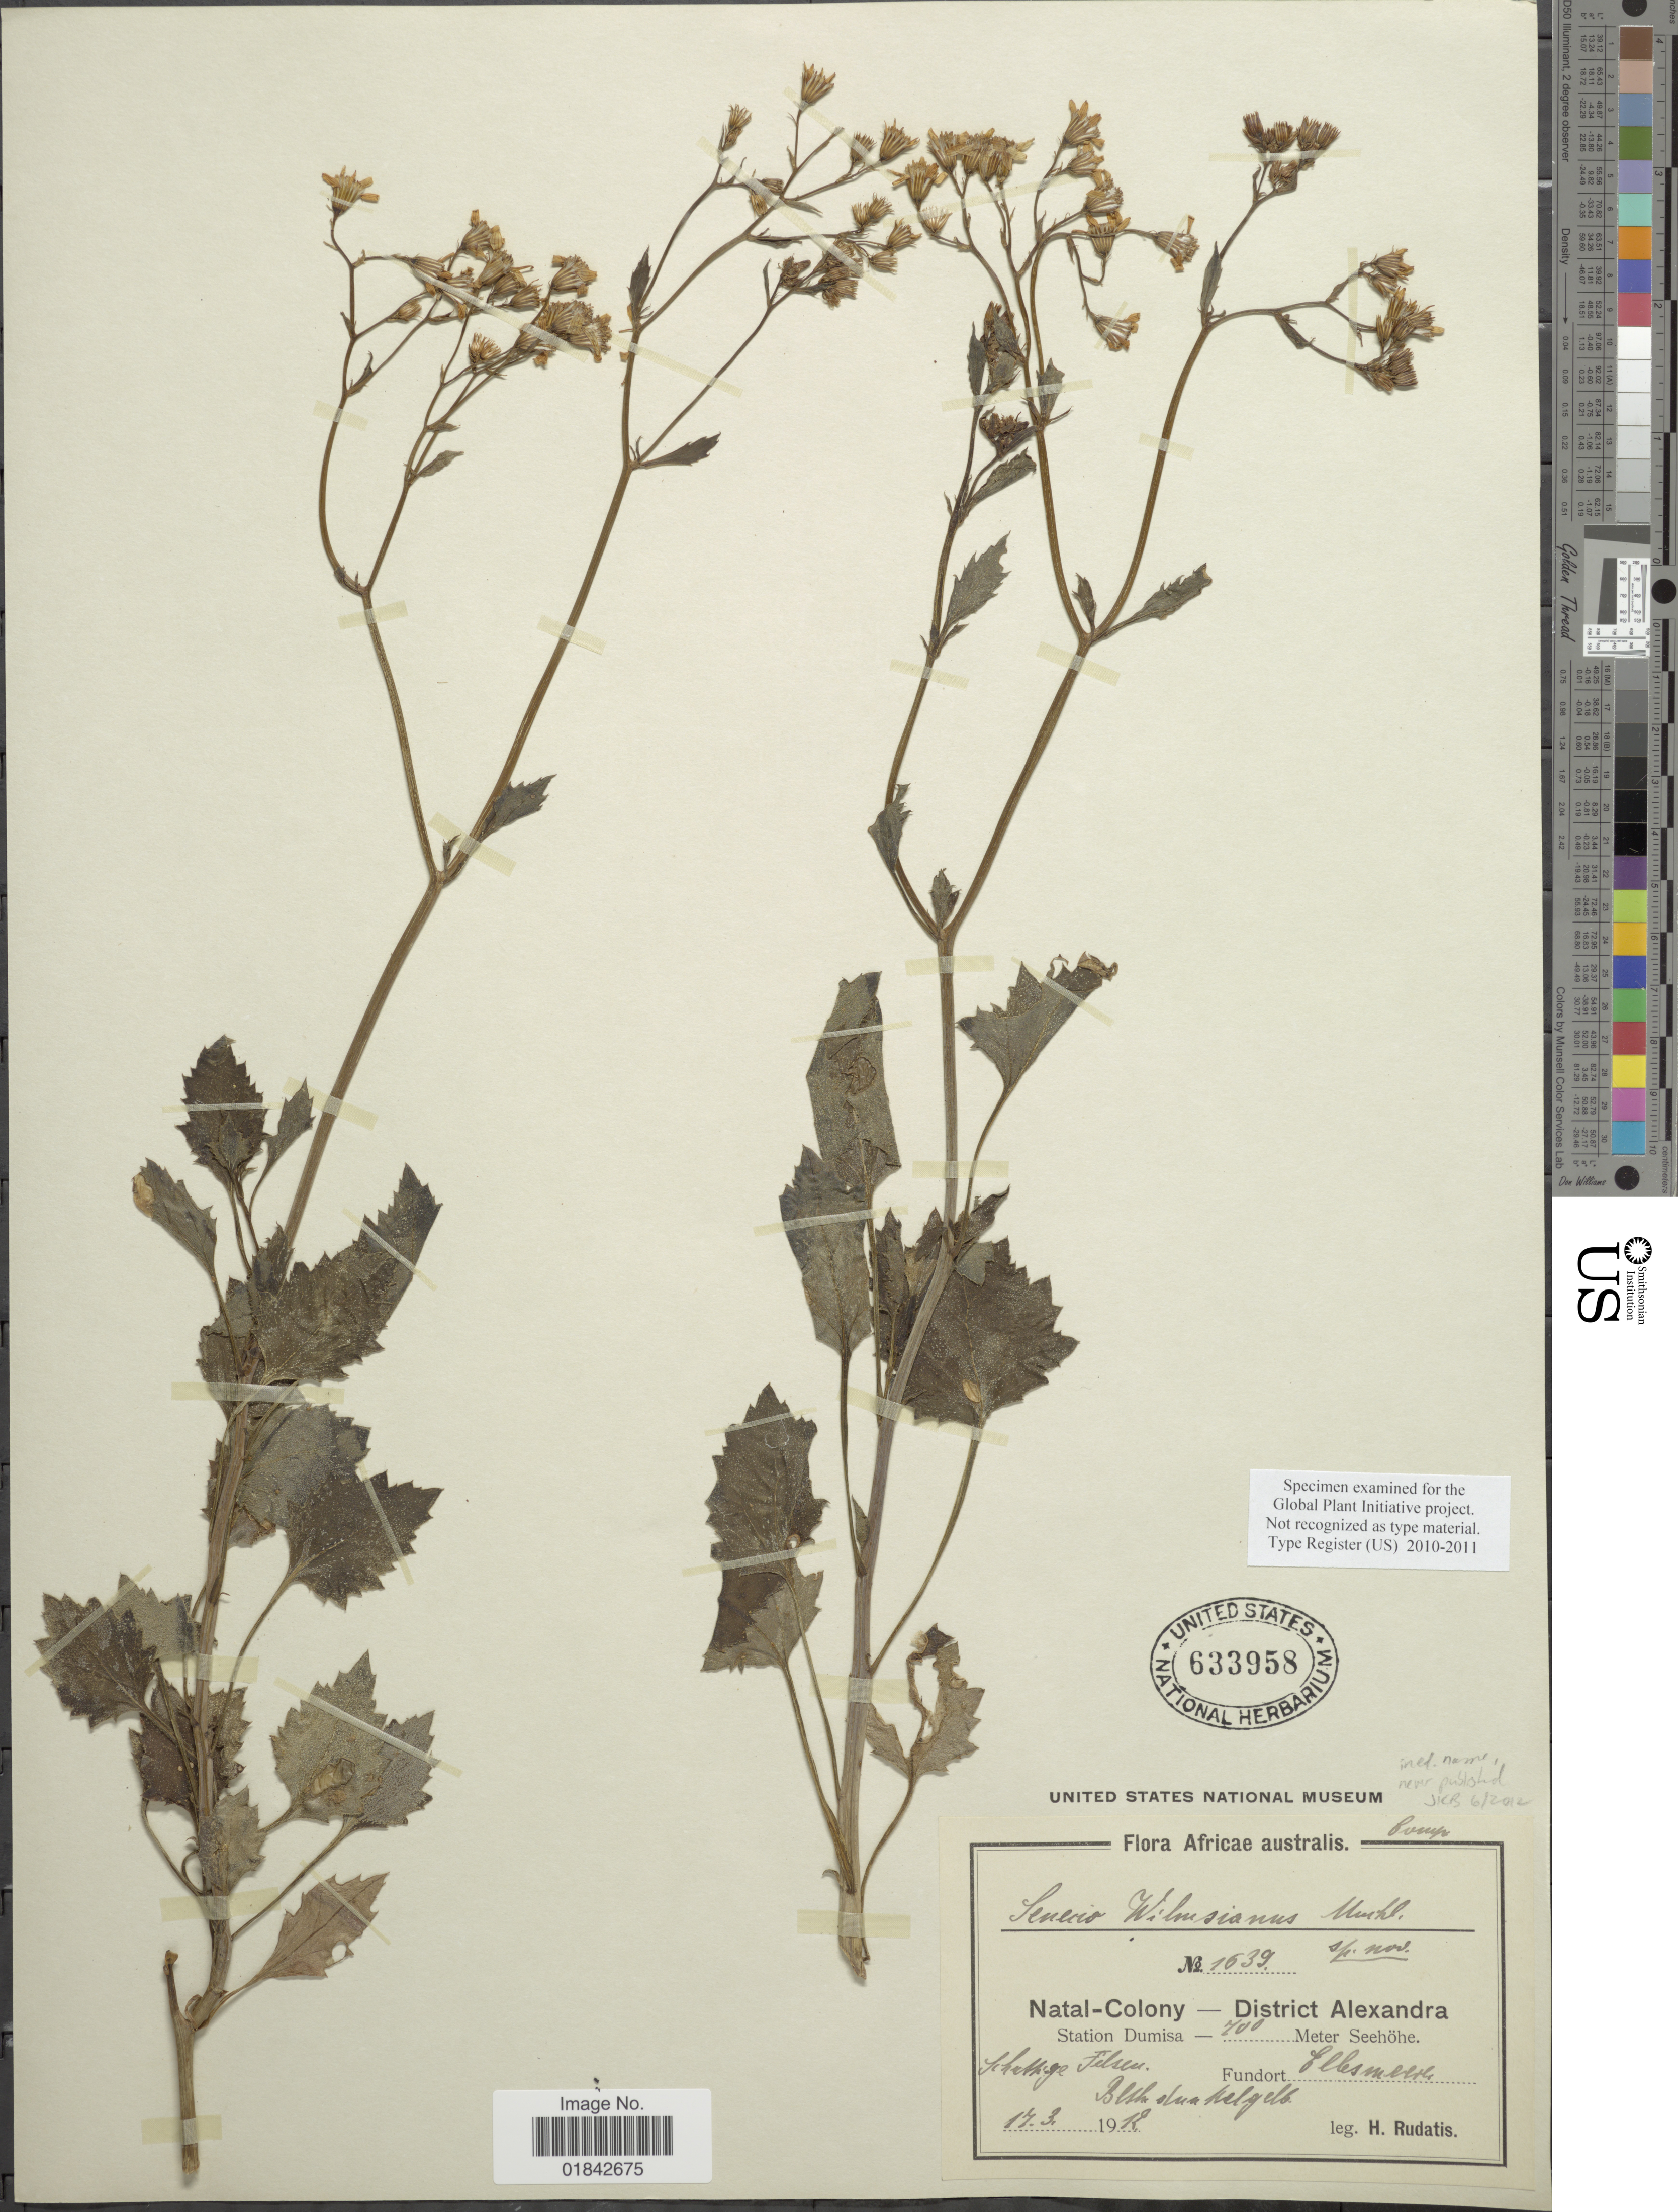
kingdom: Plantae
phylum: Tracheophyta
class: Magnoliopsida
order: Asterales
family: Asteraceae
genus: Senecio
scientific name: Senecio sp.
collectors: H. Rudatis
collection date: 1912-03-17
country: South Africa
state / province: KwaZulu-Natal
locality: Natal, Colony, District Alexandra, Station Dumisa, Fundort Ellesmeere.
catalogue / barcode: US 633958